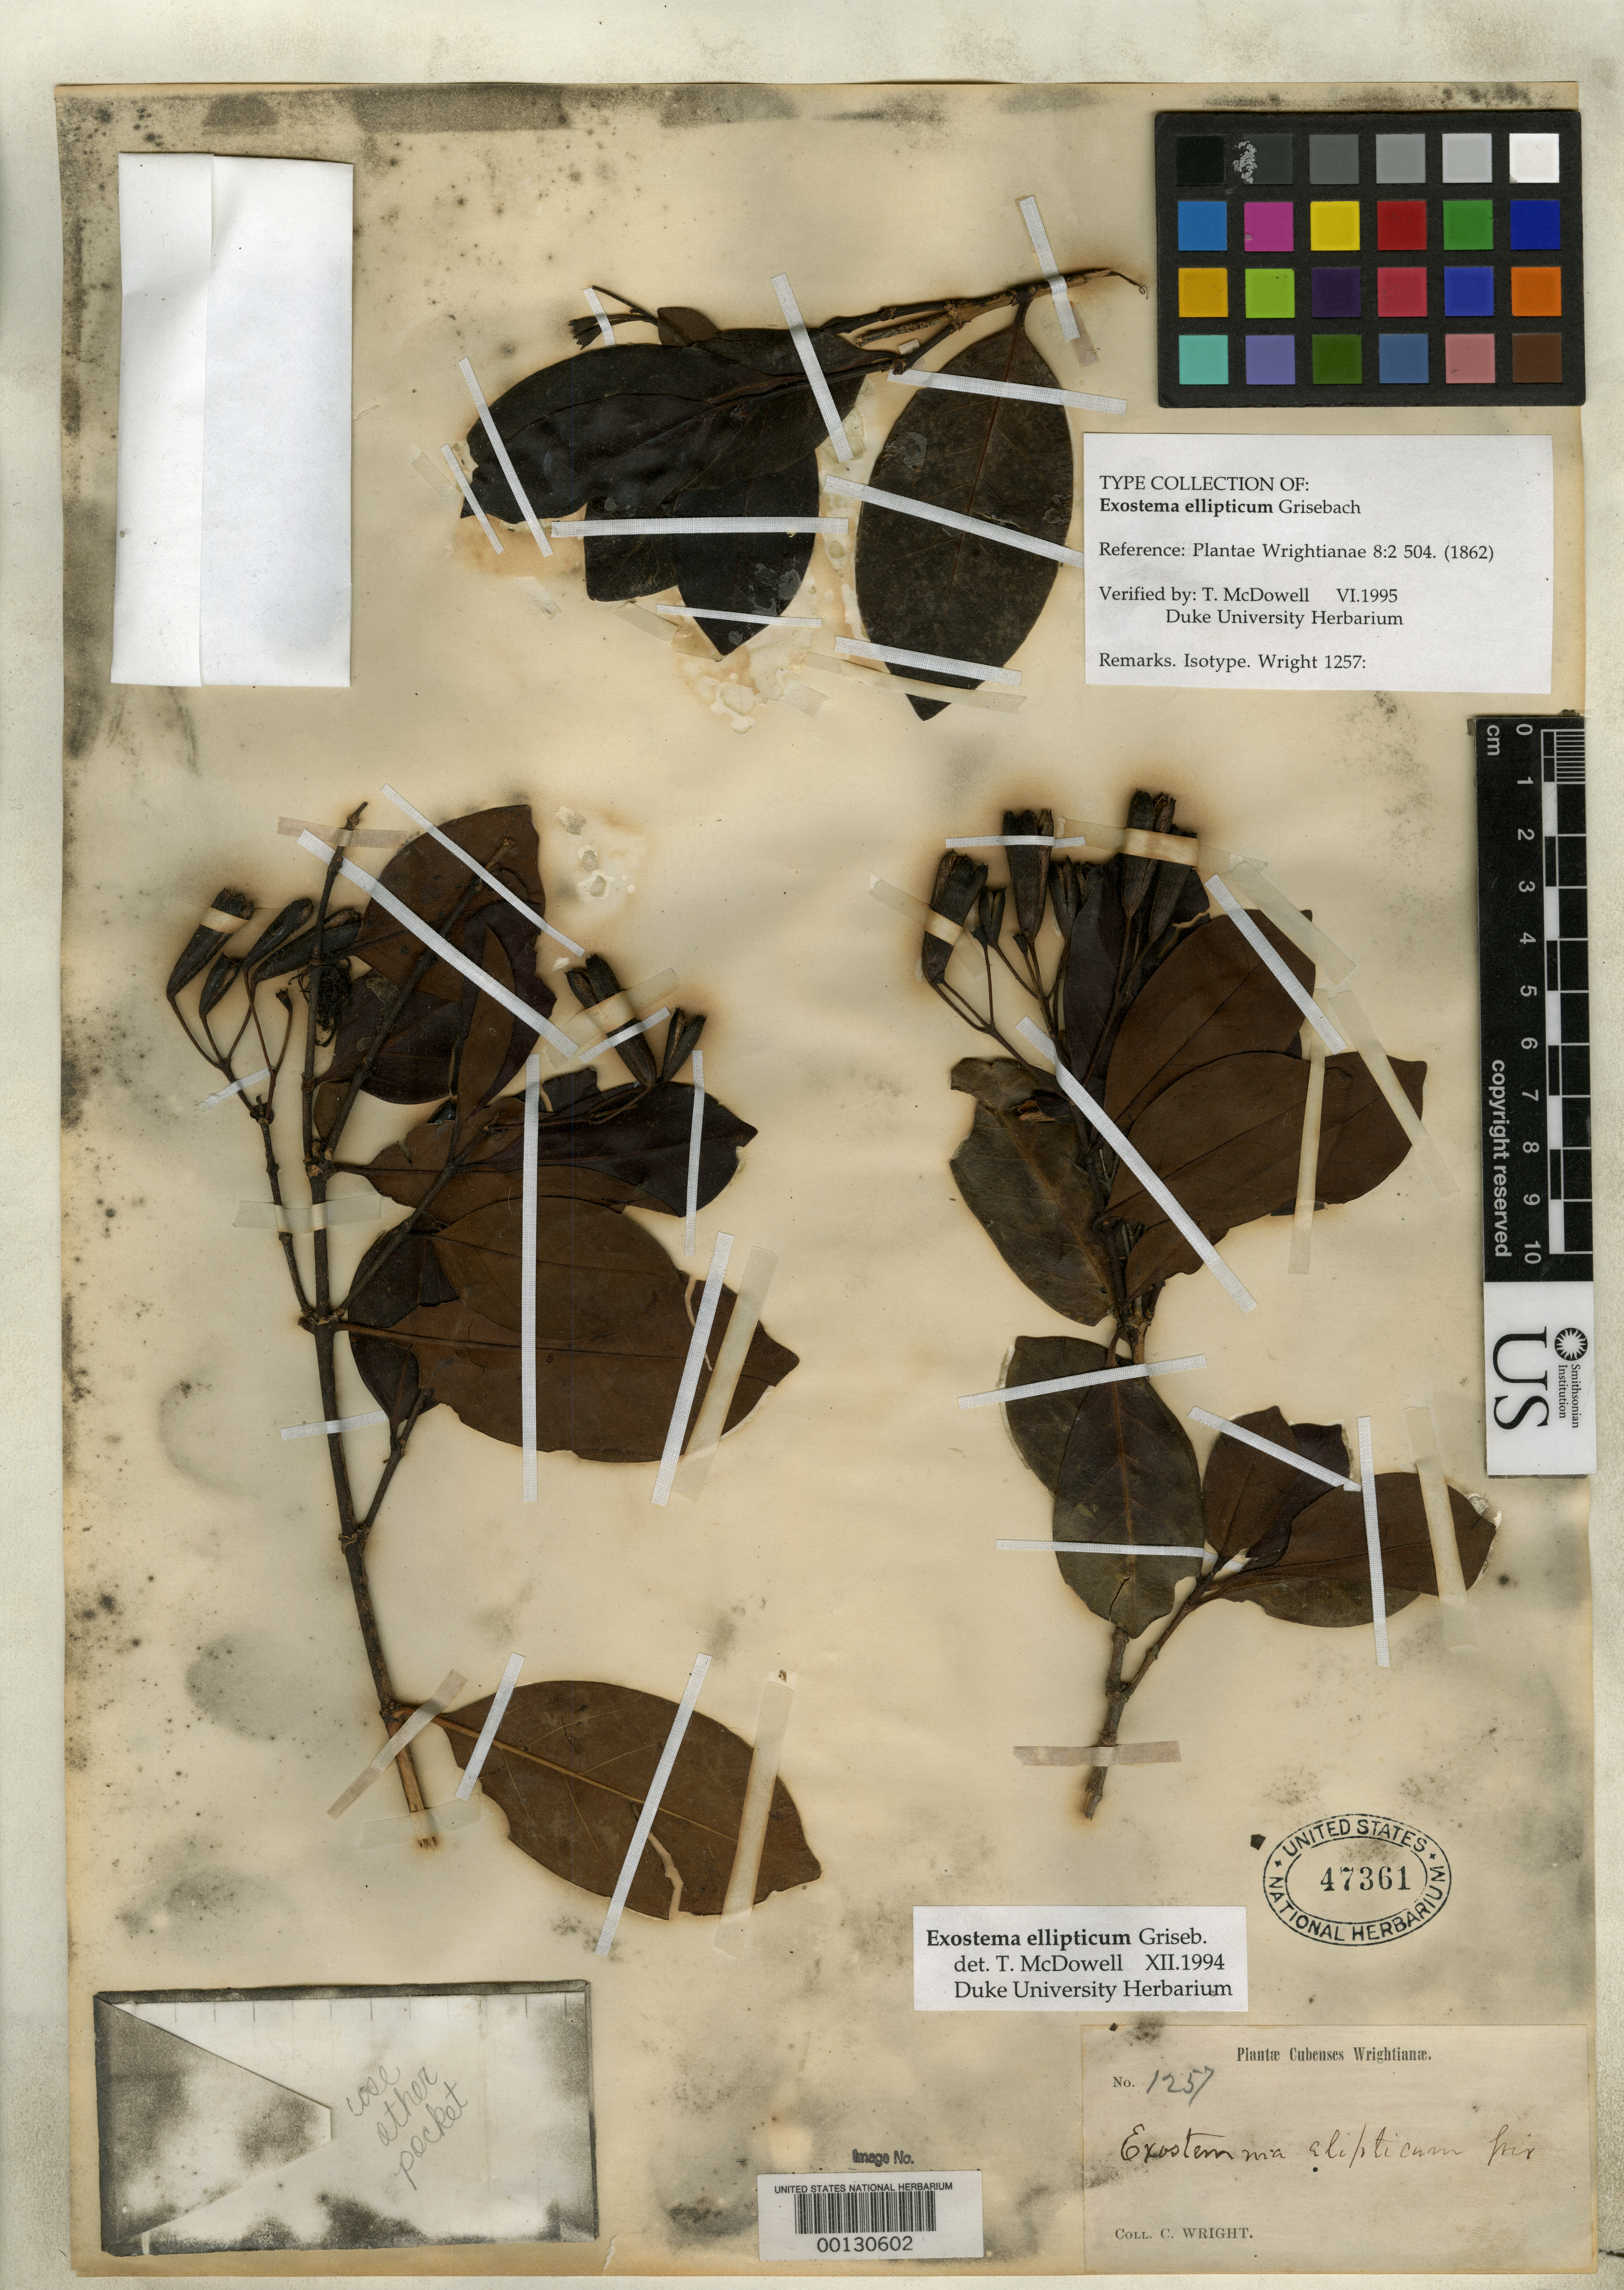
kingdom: Plantae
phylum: Tracheophyta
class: Magnoliopsida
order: Gentianales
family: Rubiaceae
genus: Exostema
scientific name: Exostema ellipticum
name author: Griseb.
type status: Isotype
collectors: C. Wright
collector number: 1257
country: Cuba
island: Greater Antilles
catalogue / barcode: US 47361